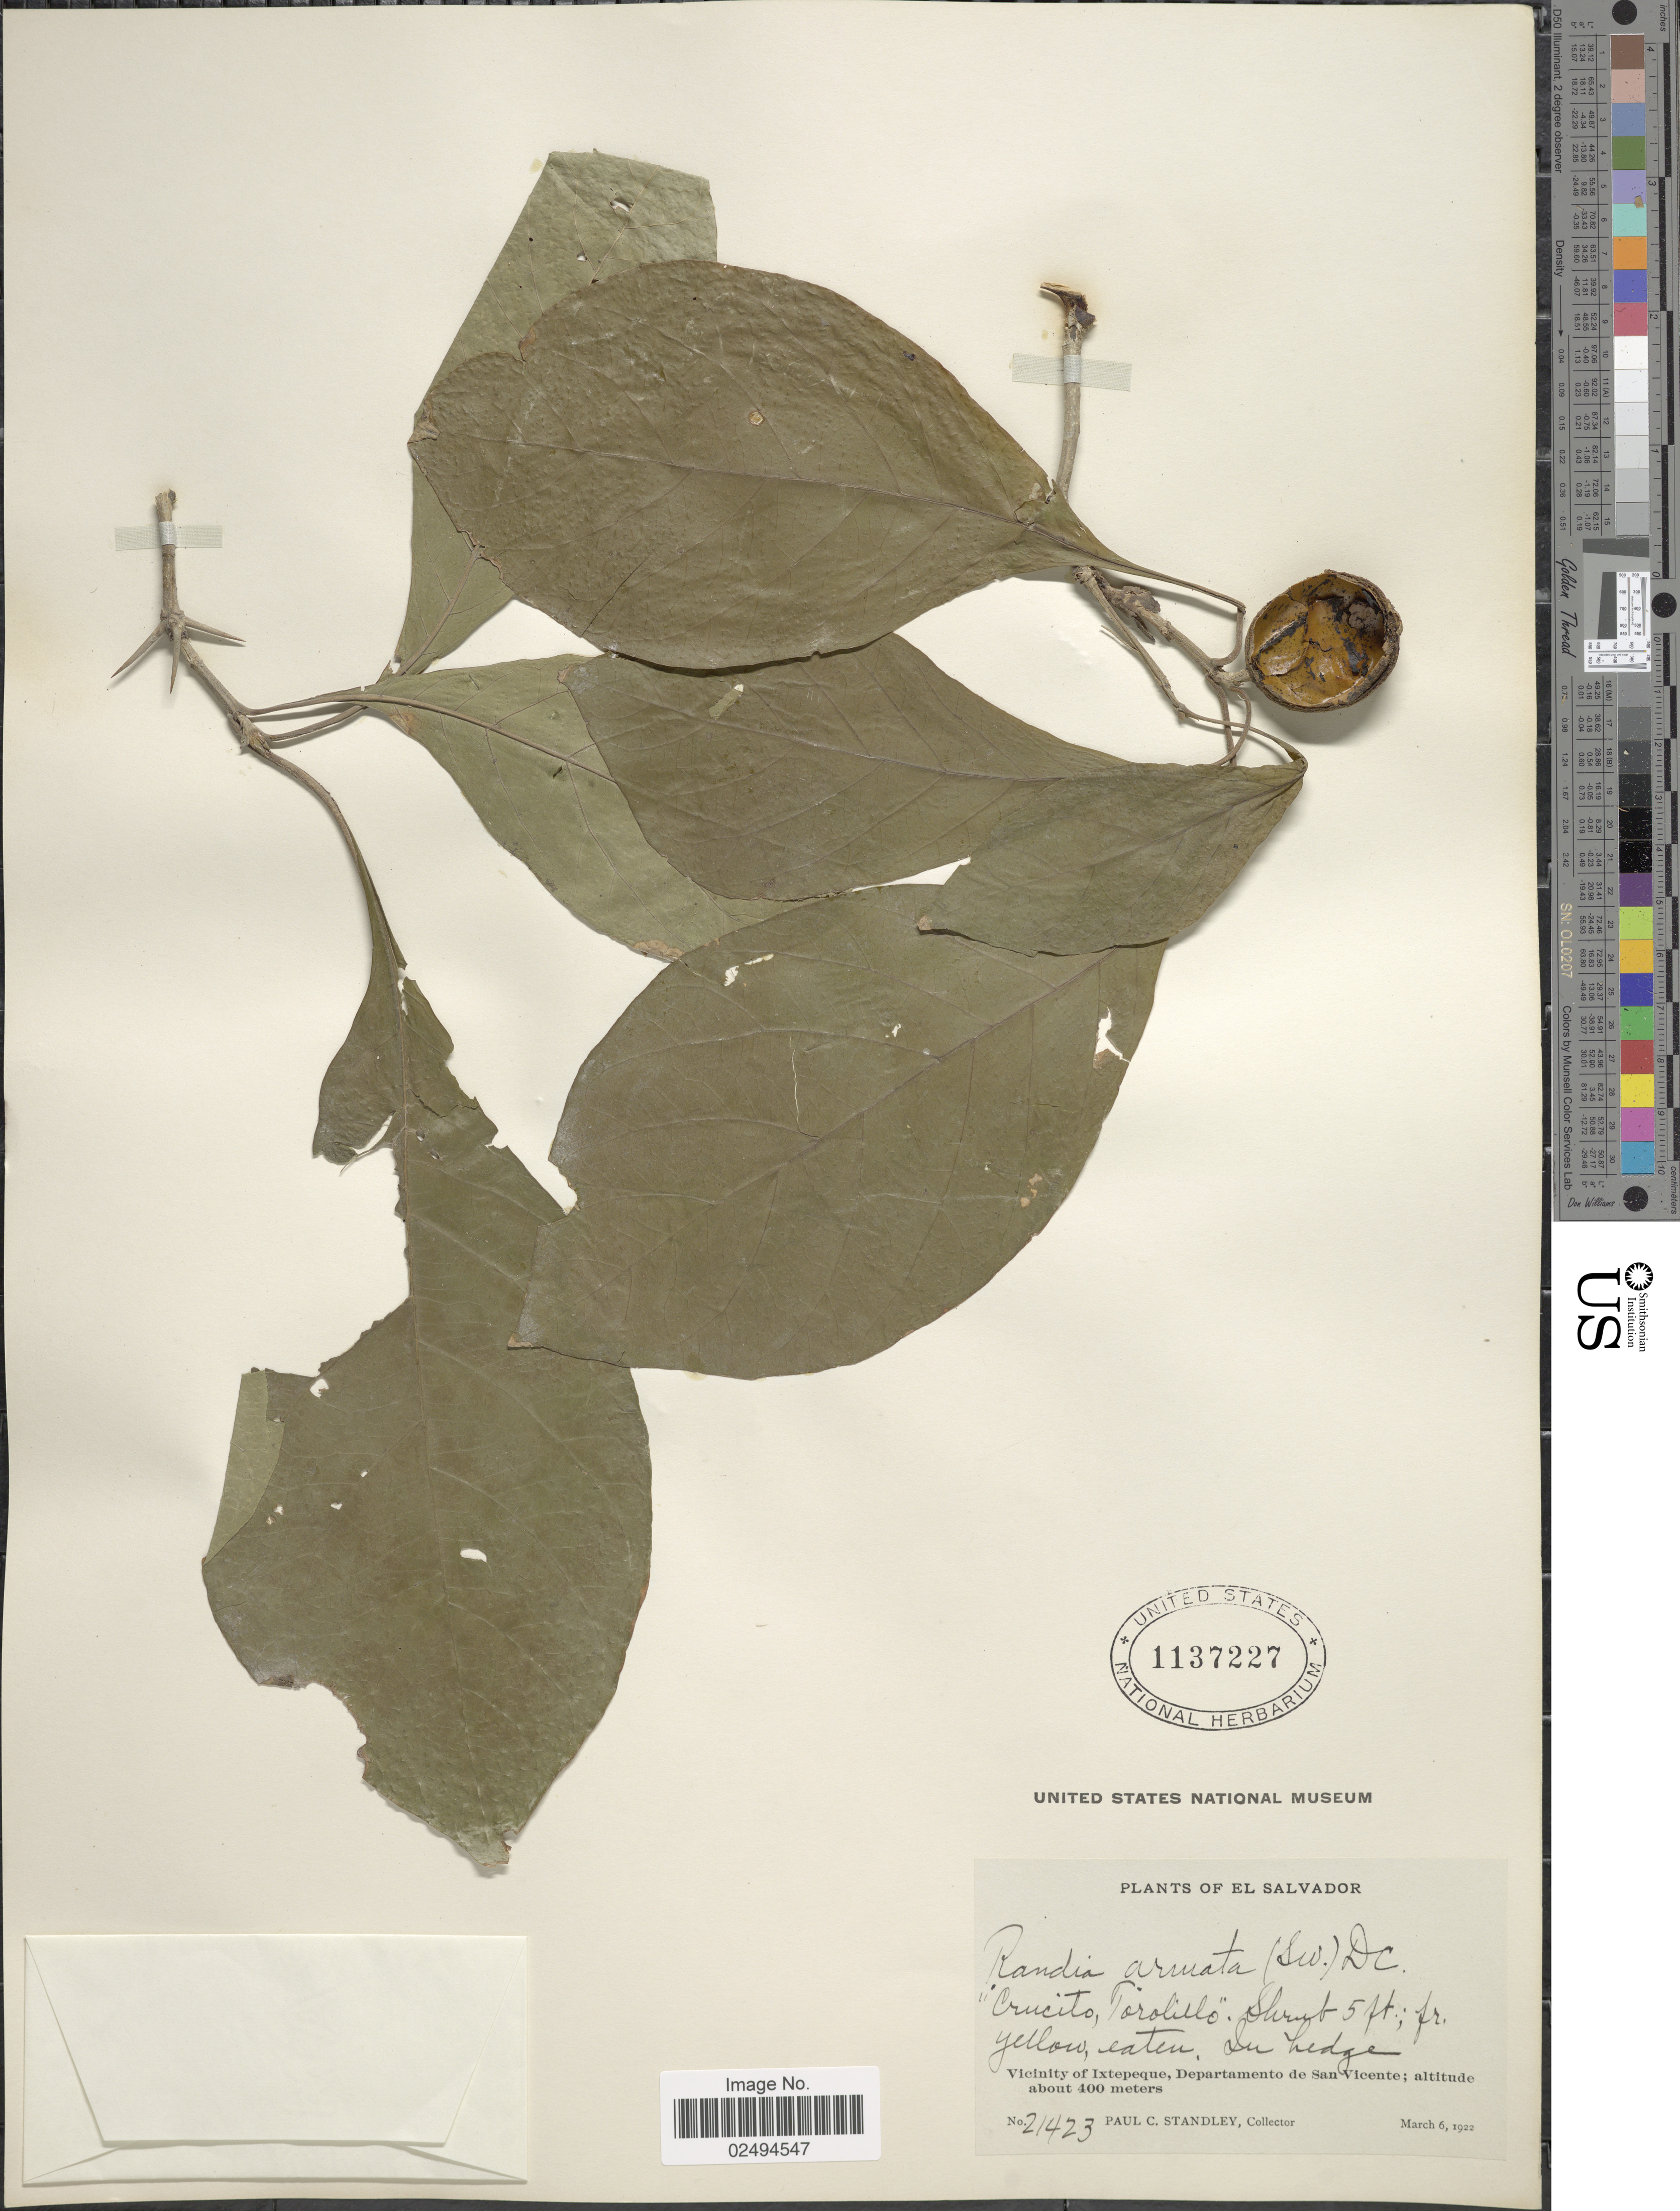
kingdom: Plantae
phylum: Tracheophyta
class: Magnoliopsida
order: Gentianales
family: Rubiaceae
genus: Randia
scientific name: Randia armata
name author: (Sw.) DC.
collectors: P. C. Standley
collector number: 21423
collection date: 1922-03-06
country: El Salvador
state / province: San Vincente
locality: Vicinity of Ixtepeque, Departamento de San Vicente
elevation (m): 400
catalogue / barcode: US 1137227